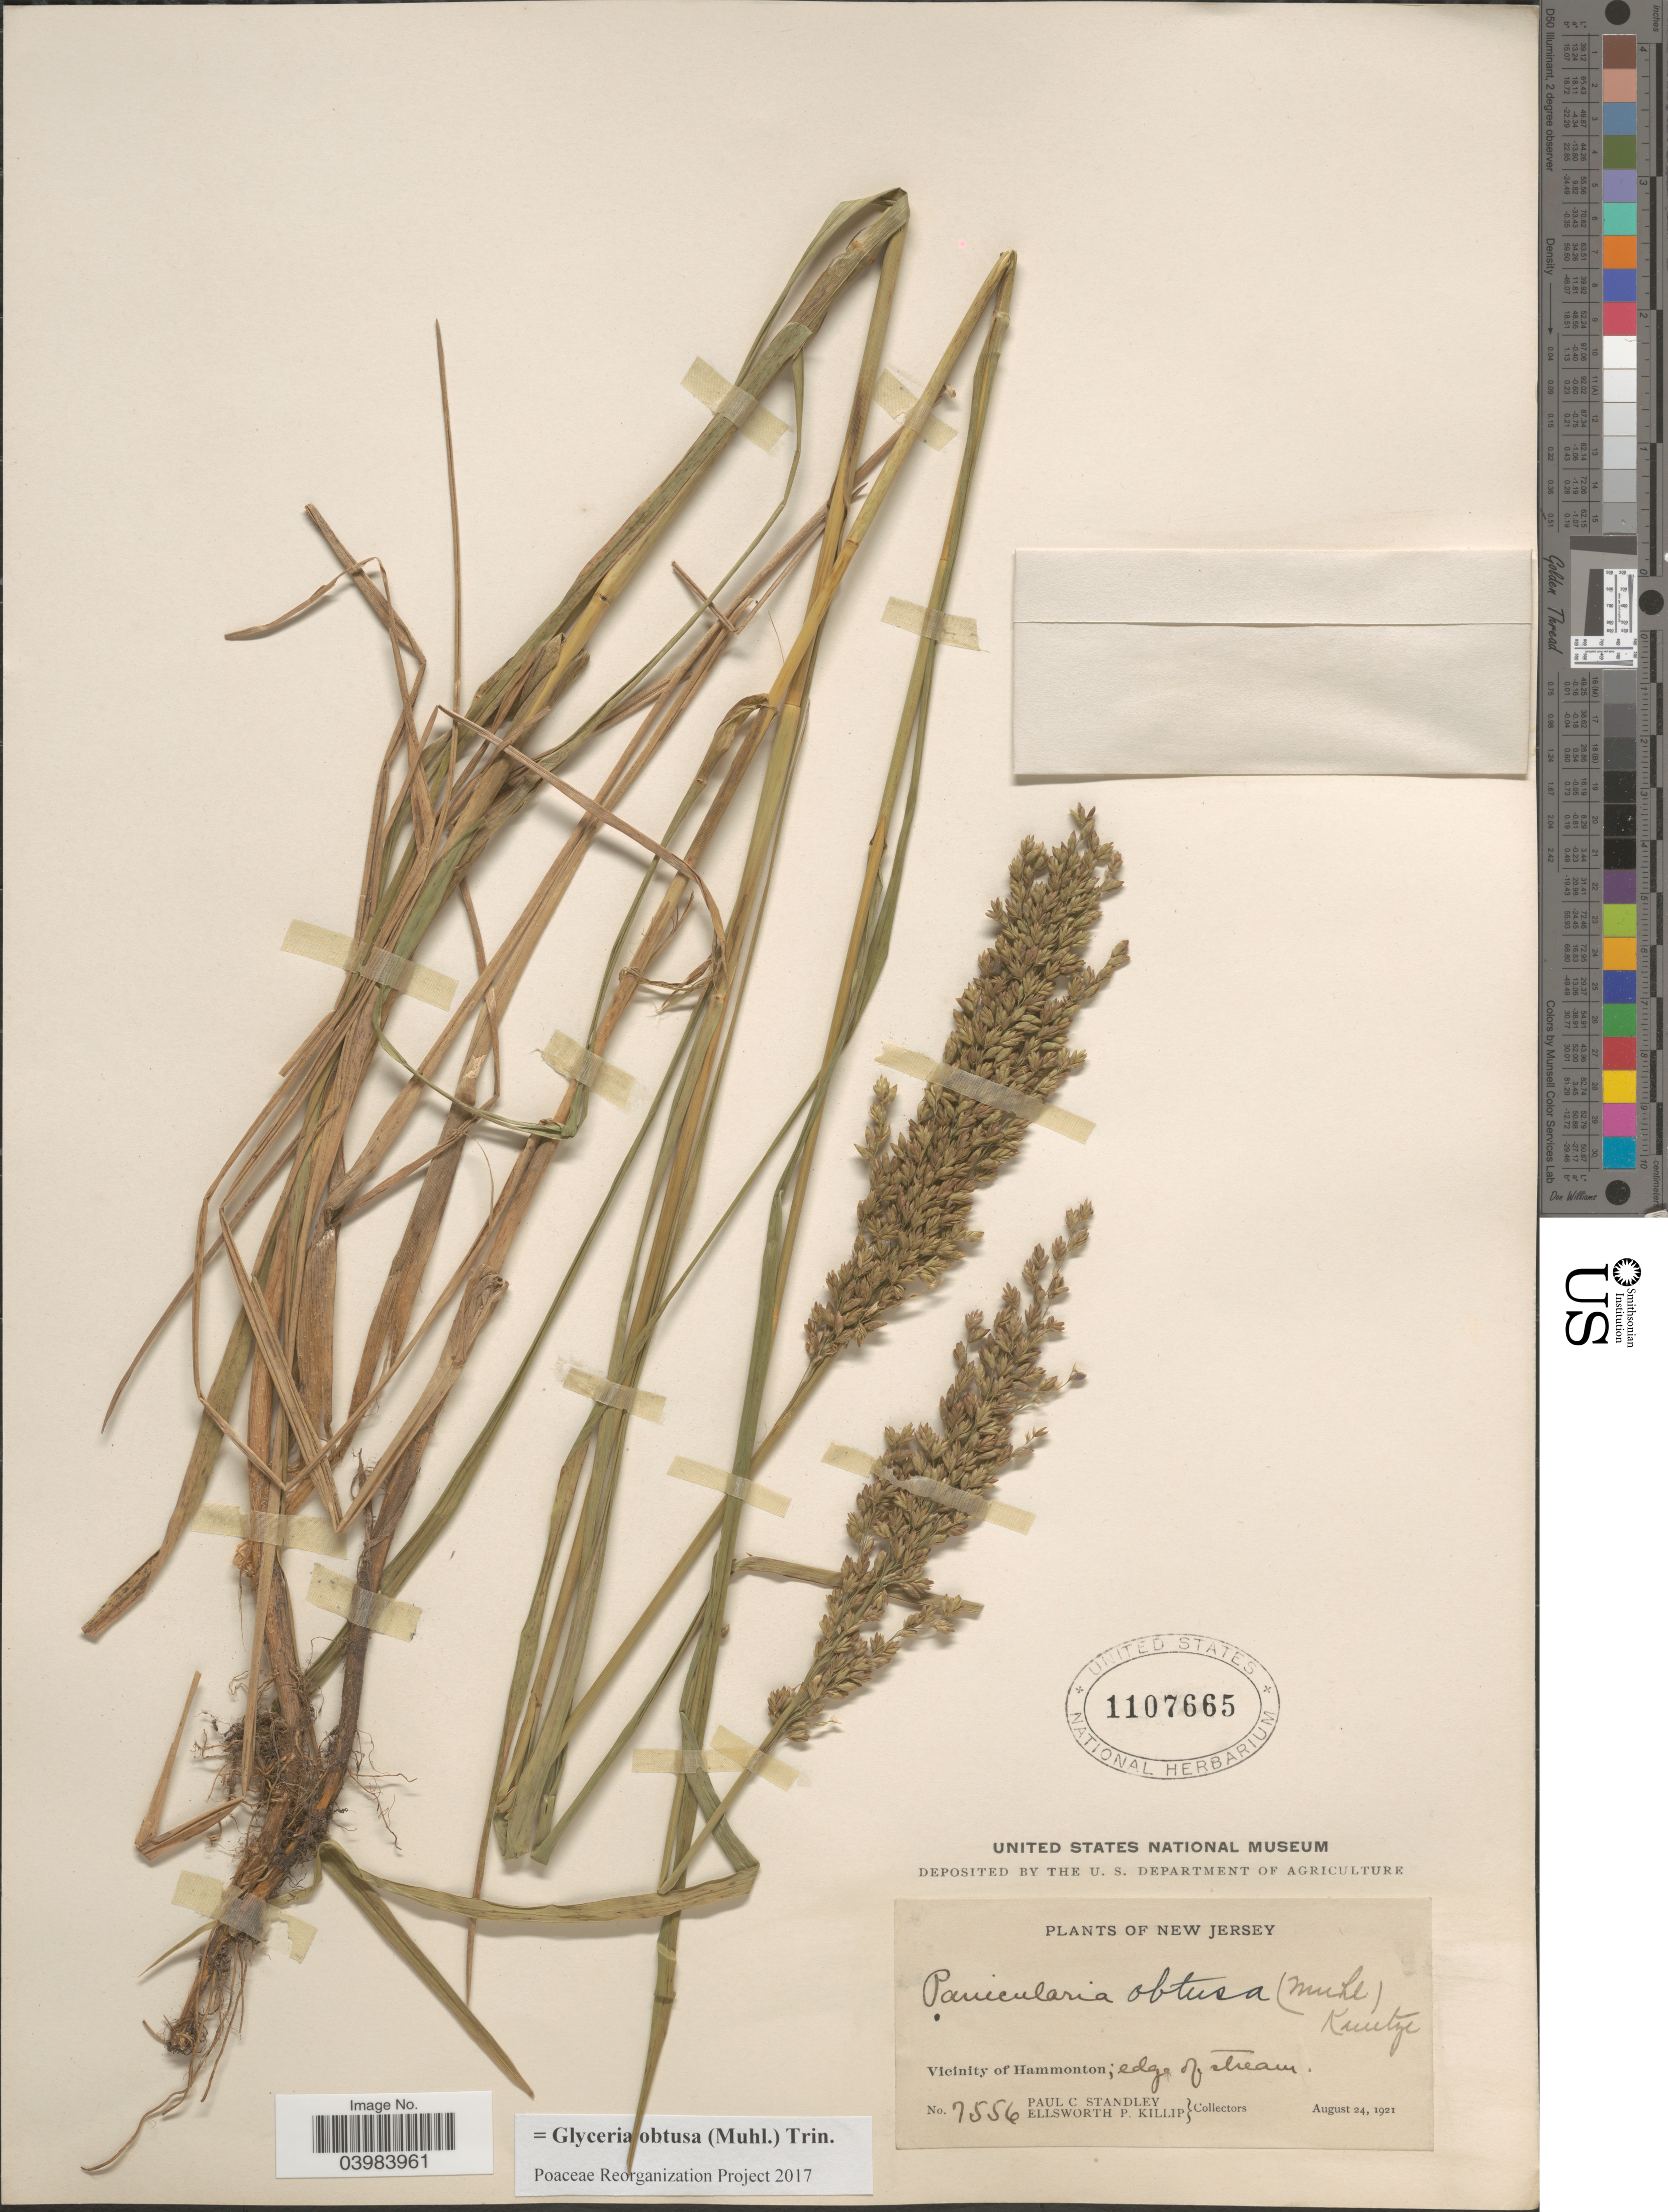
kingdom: Plantae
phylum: Tracheophyta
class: Liliopsida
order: Poales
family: Poaceae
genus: Glyceria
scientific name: Glyceria obtusa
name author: (Muhl.) Trin.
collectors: P. C. Standley & E. P. Killip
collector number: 7556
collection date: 1921-08-24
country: United States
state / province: New Jersey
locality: Vicinity of Hammonton; edge of stream.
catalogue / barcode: US 1107665